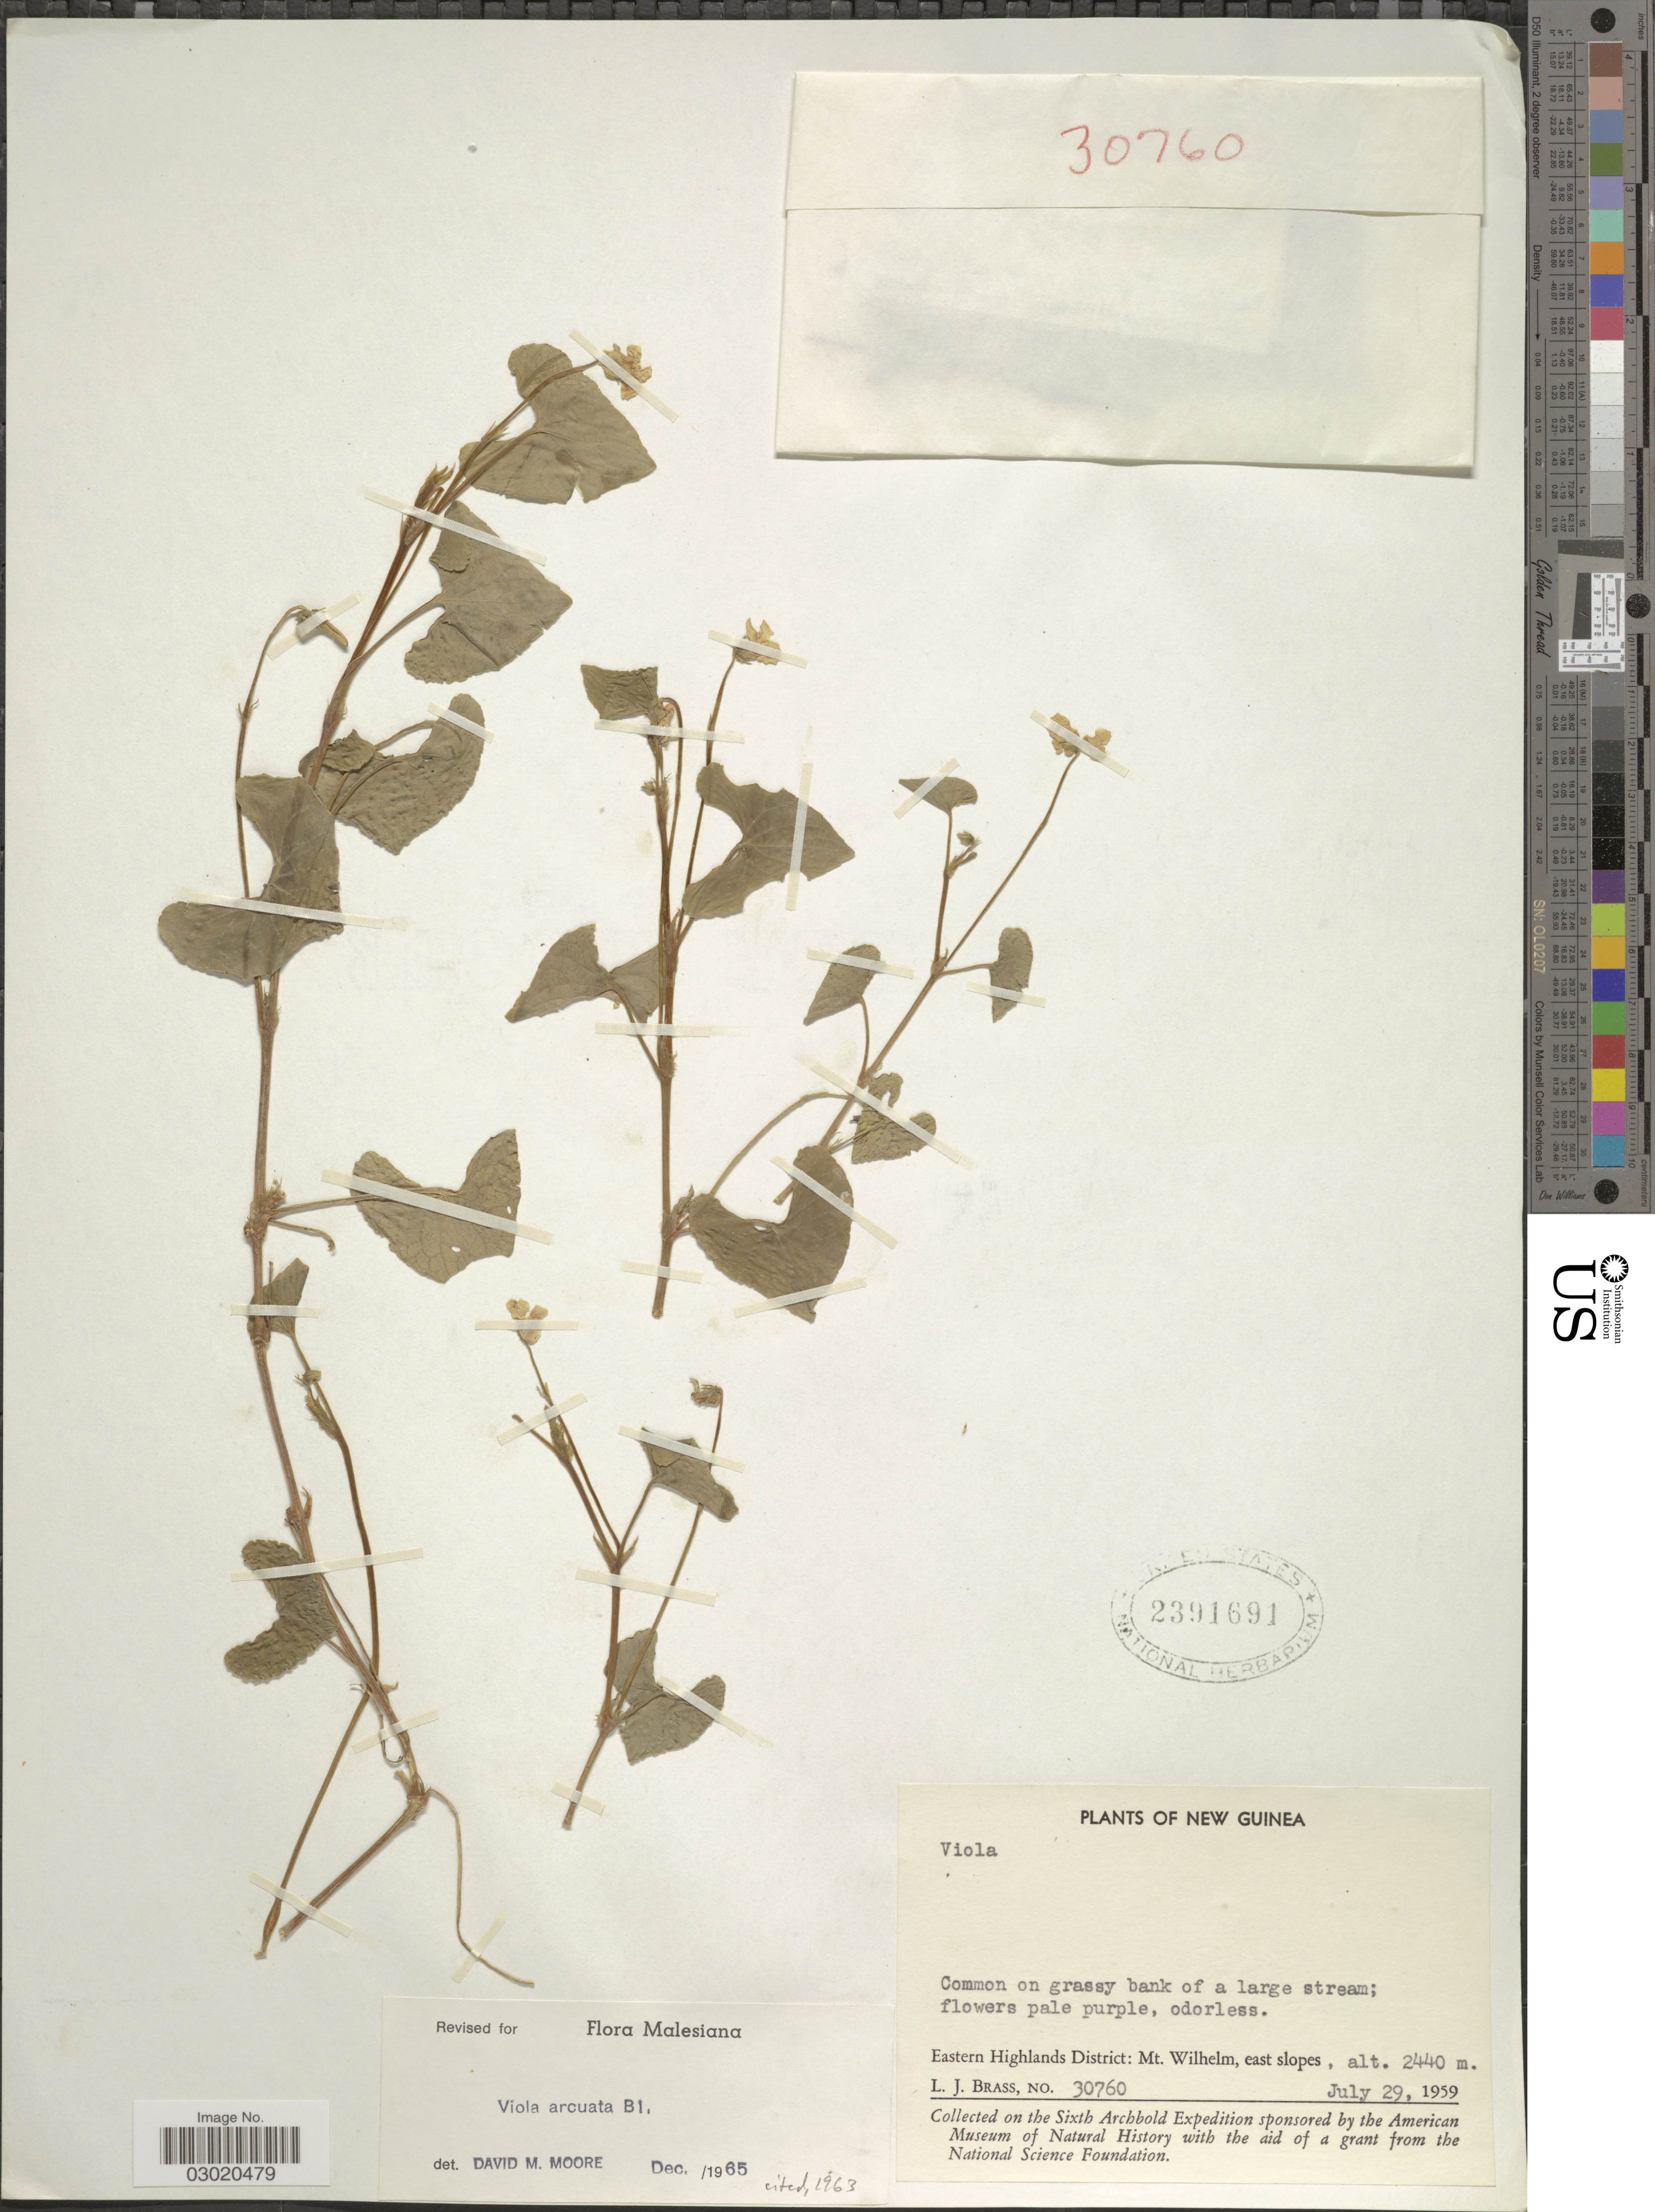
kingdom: Plantae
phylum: Tracheophyta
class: Magnoliopsida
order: Malpighiales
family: Violaceae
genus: Viola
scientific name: Viola arcuata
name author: Blume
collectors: L. J. Brass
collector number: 30760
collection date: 1957-07-29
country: Papua New Guinea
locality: New Guinea. Eastern Highlands District: Mt. Wilhelm, east slopes.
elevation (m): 2440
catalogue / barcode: US 2391691